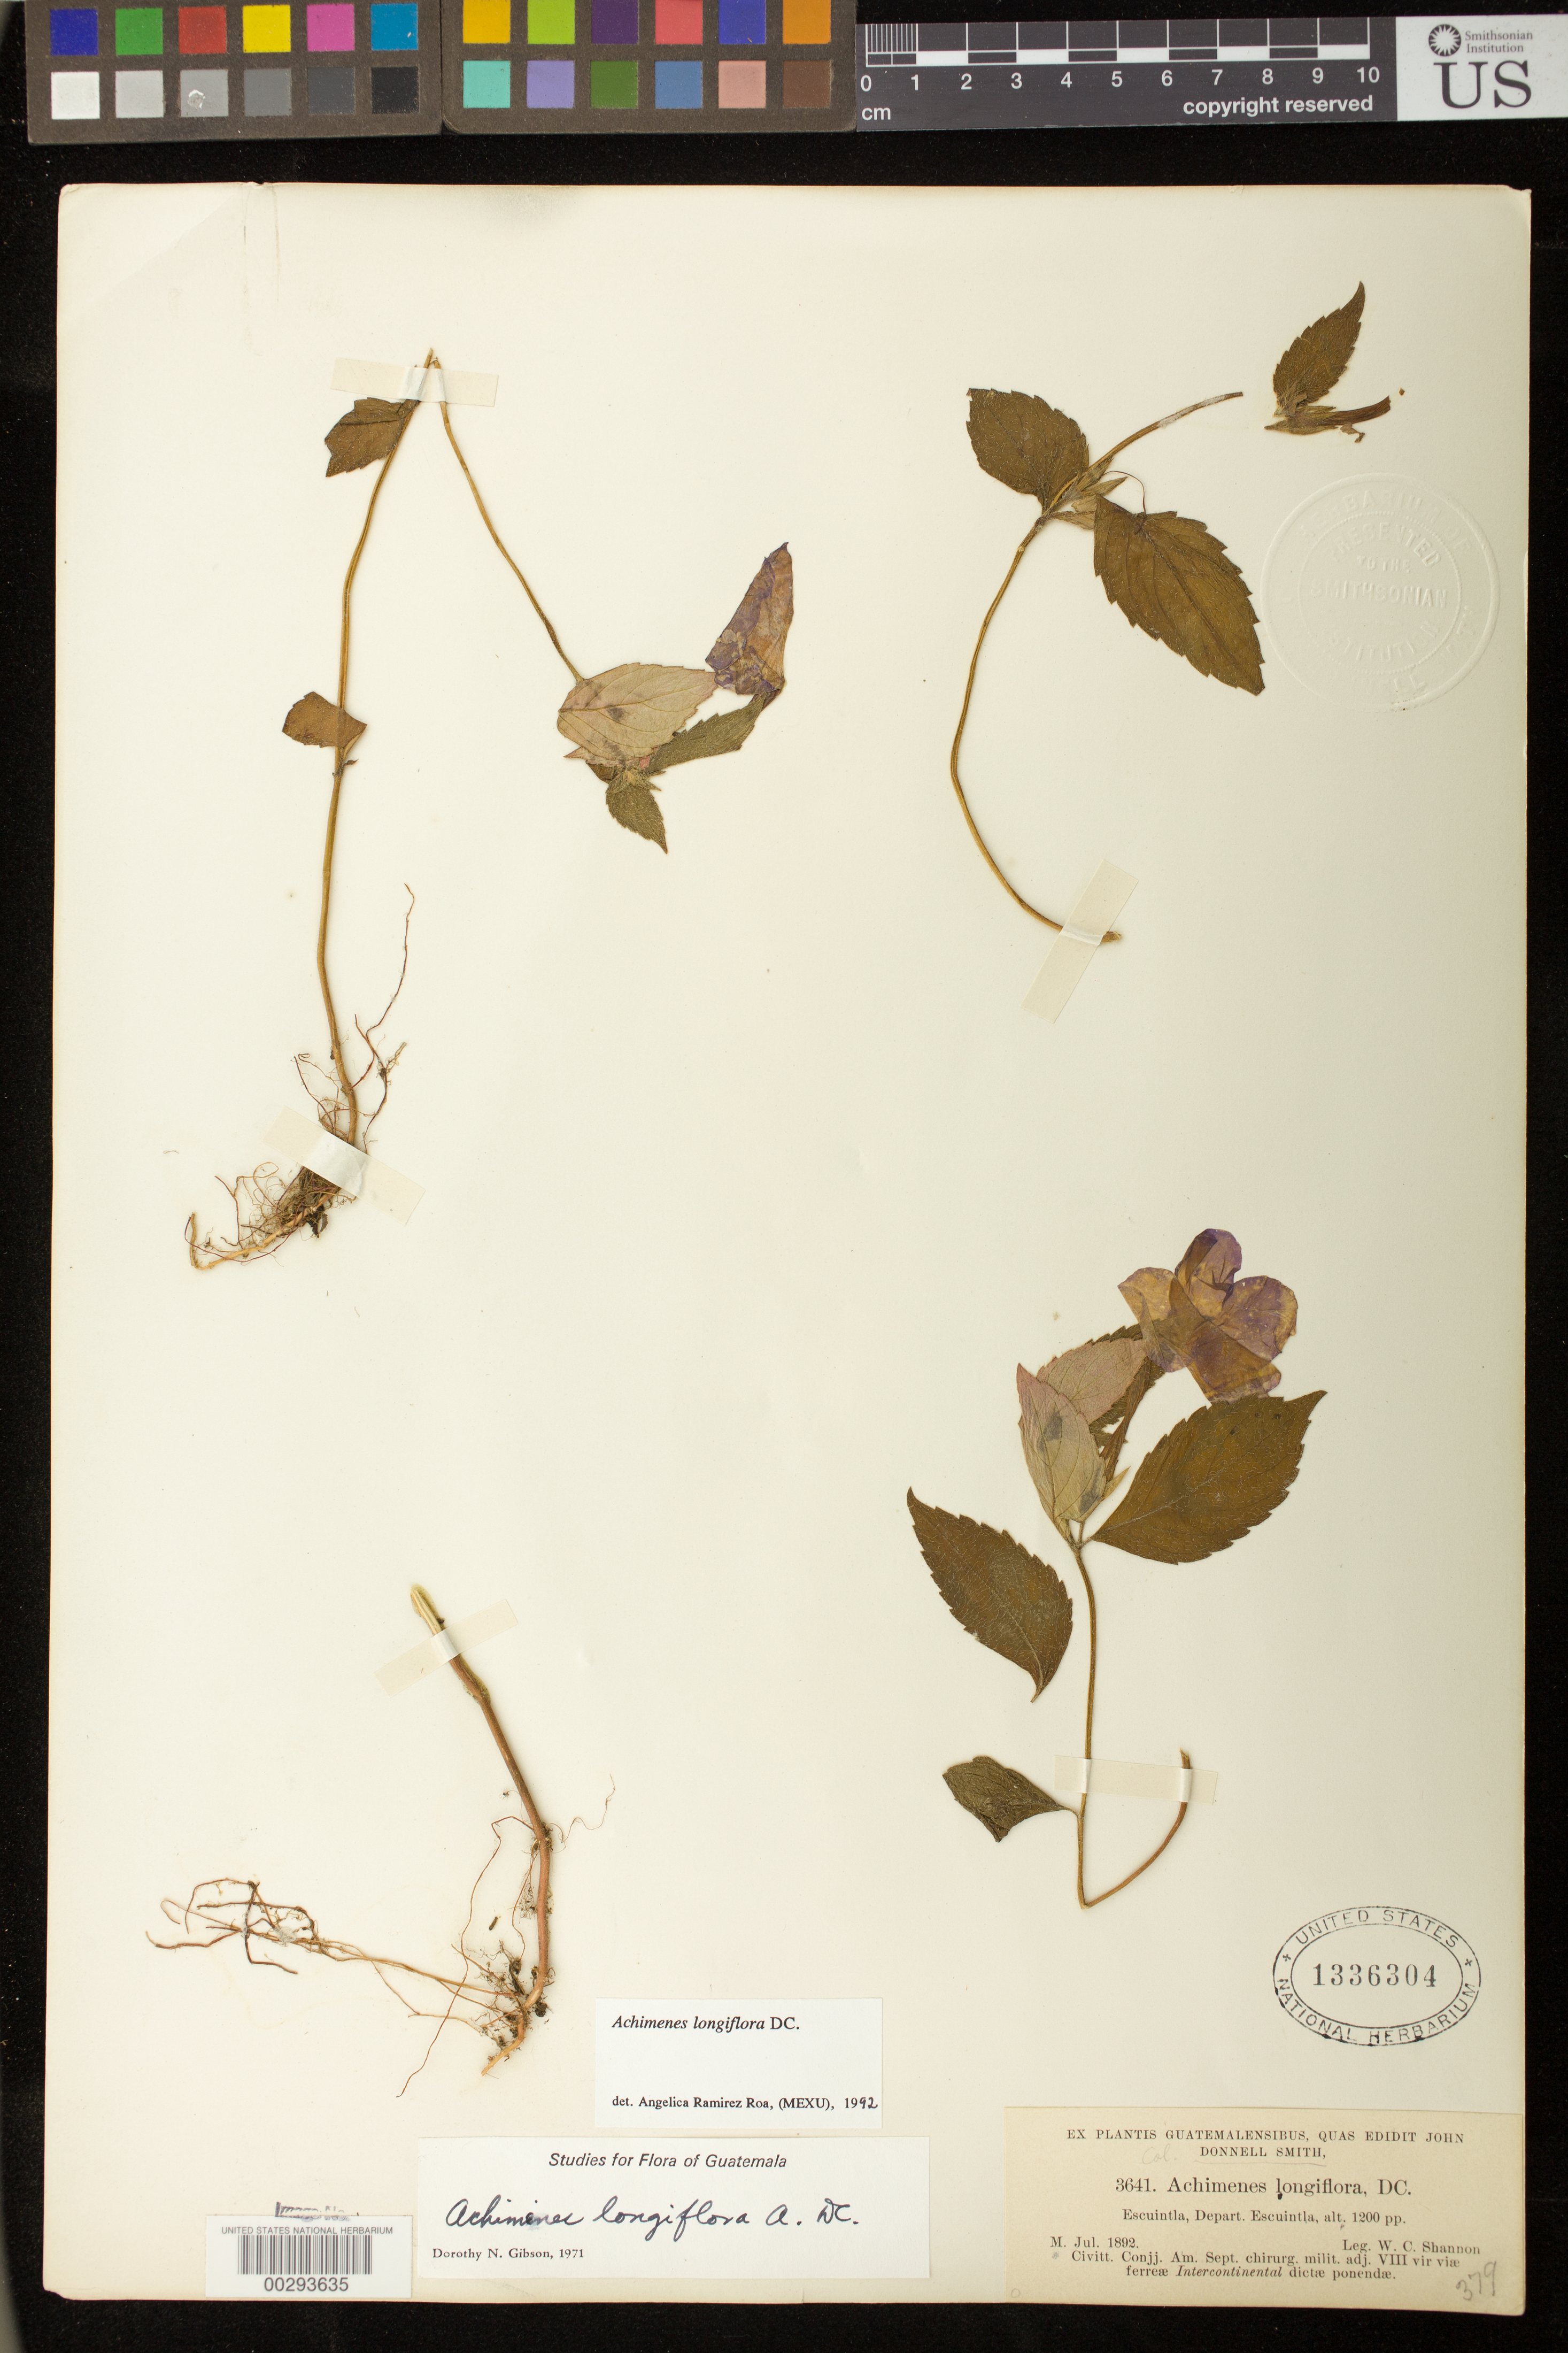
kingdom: Plantae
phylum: Tracheophyta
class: Magnoliopsida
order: Lamiales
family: Gesneriaceae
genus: Achimenes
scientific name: Achimenes longiflora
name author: DC.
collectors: W. C. Shannon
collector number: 3641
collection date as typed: Jul 1892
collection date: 1892-07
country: Guatemala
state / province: Escuintla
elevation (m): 366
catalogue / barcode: US 1336304